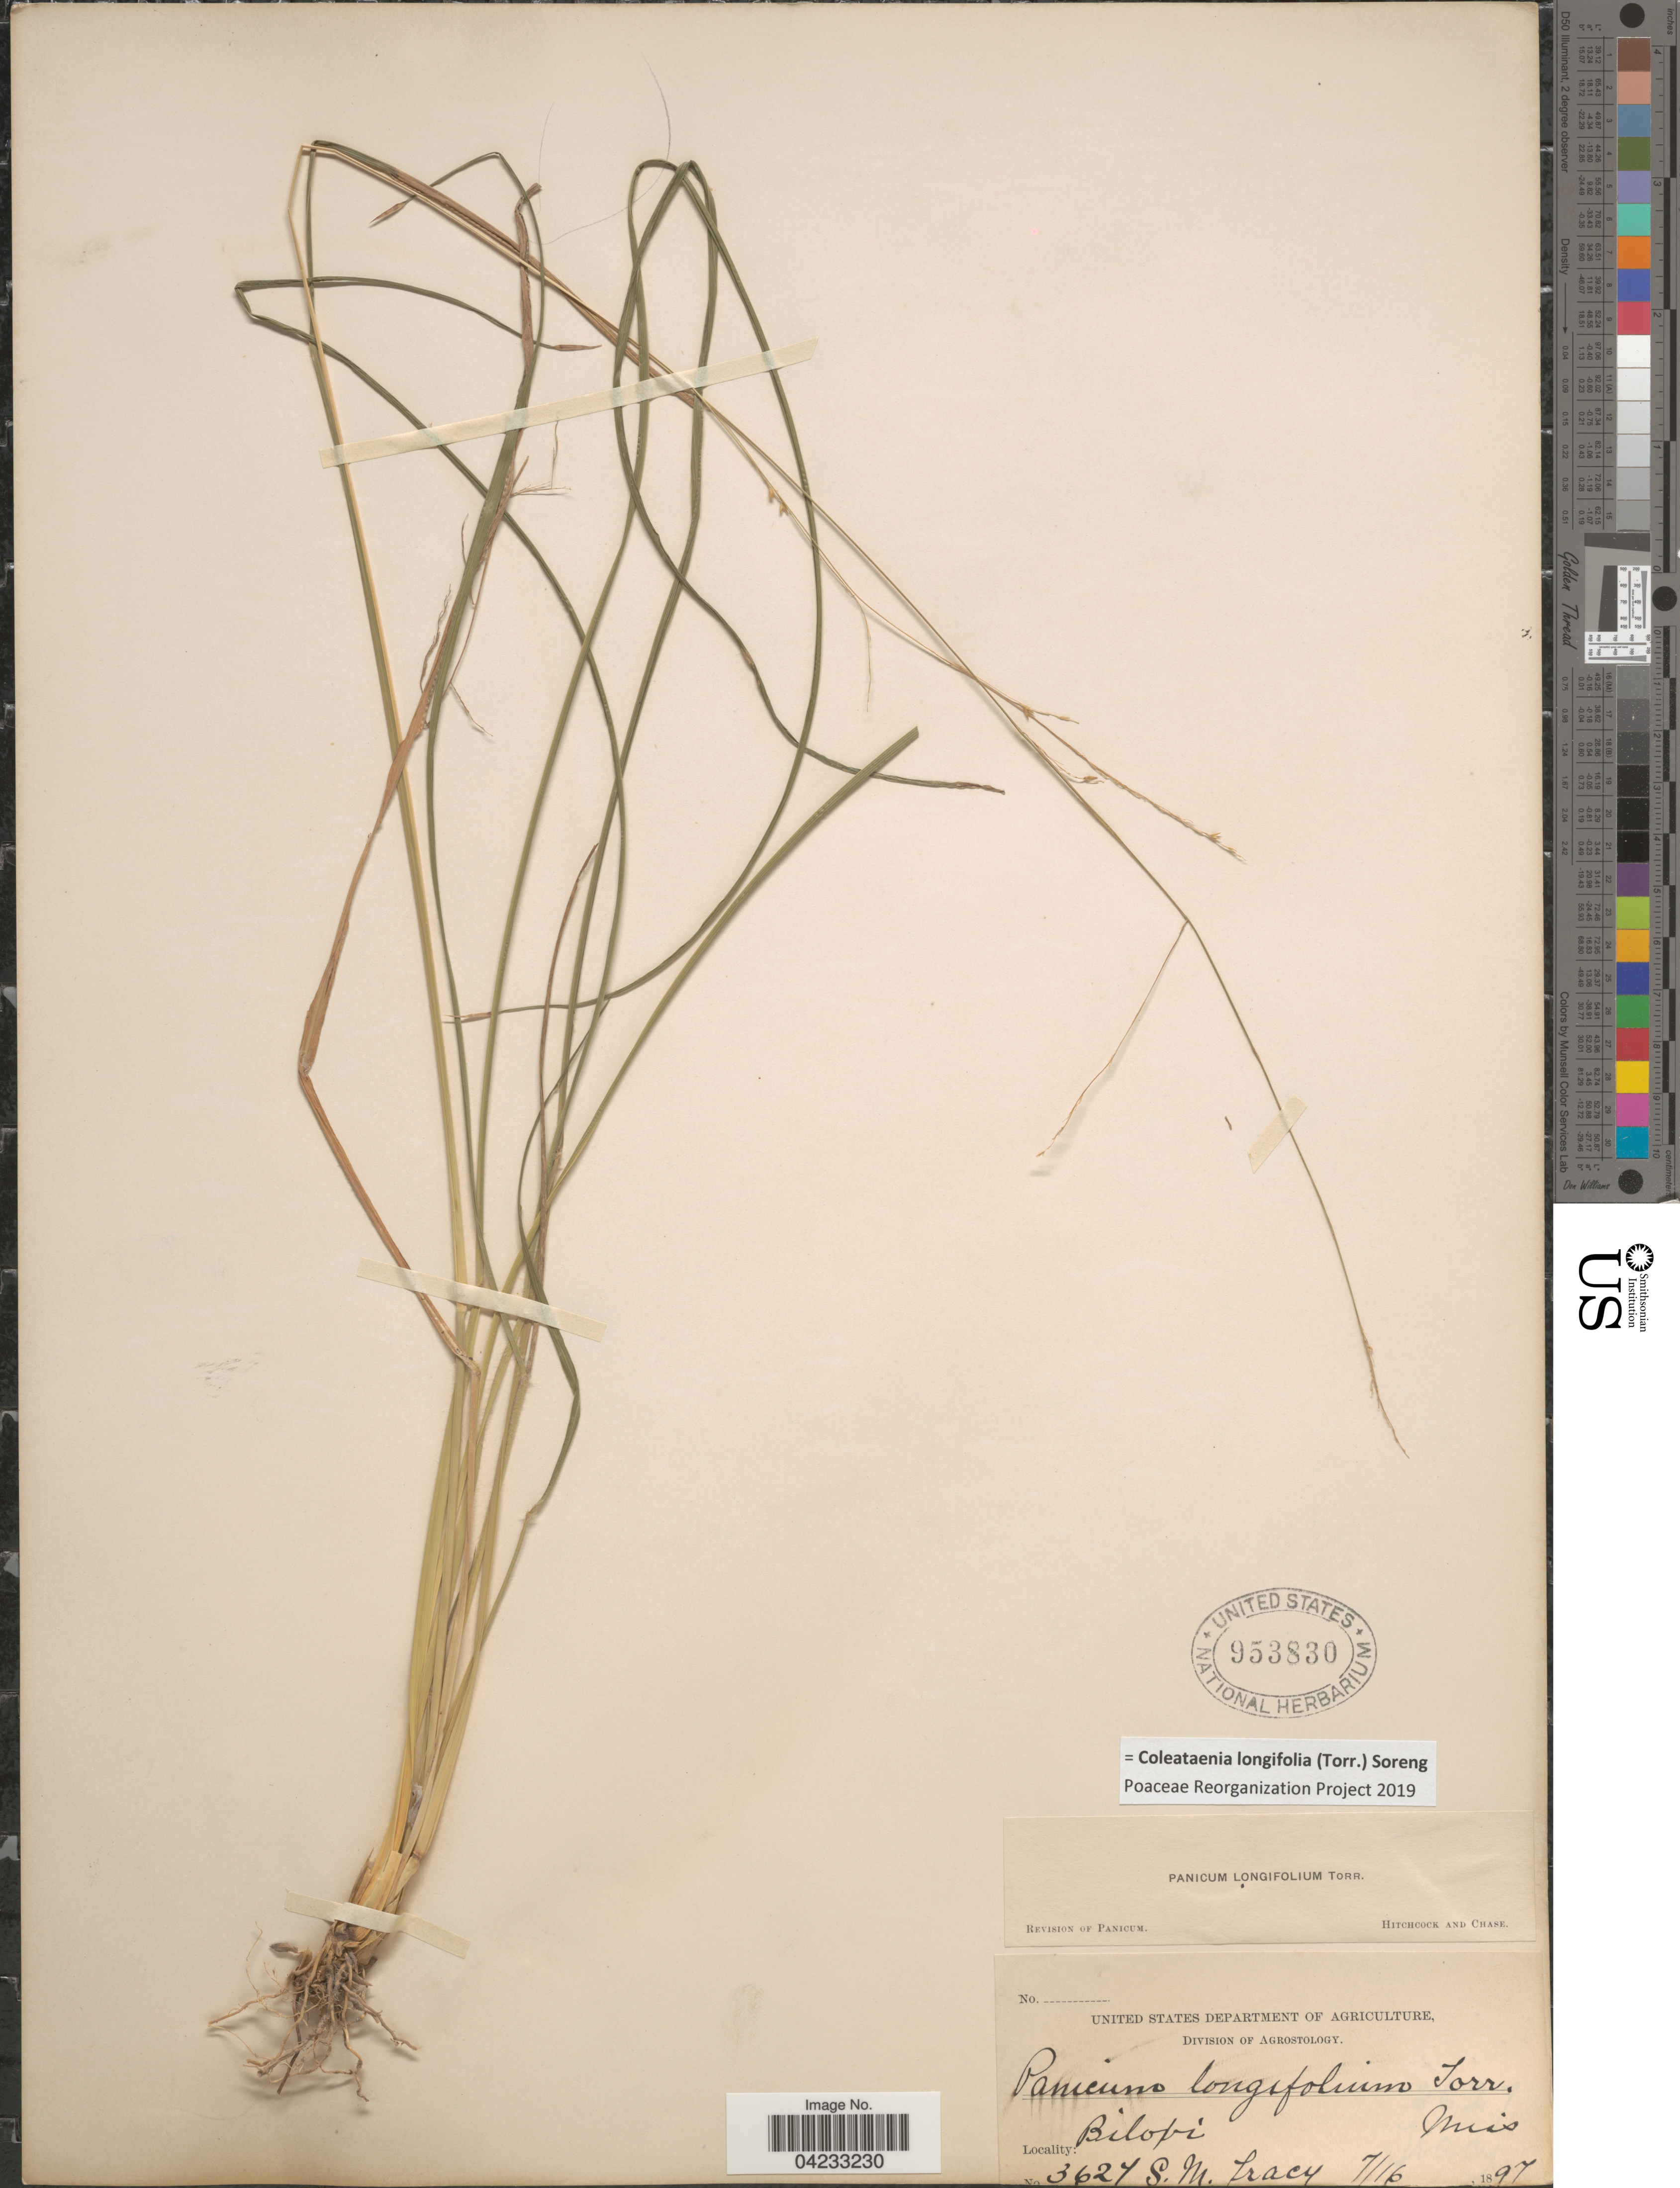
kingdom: Plantae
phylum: Tracheophyta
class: Liliopsida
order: Poales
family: Poaceae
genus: Coleataenia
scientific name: Coleataenia longifolia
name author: (Torr.) Soreng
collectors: S. M. Tracy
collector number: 3627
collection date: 1897-07-16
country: United States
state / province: Mississippi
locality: Biloxi.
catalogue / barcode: US 953830